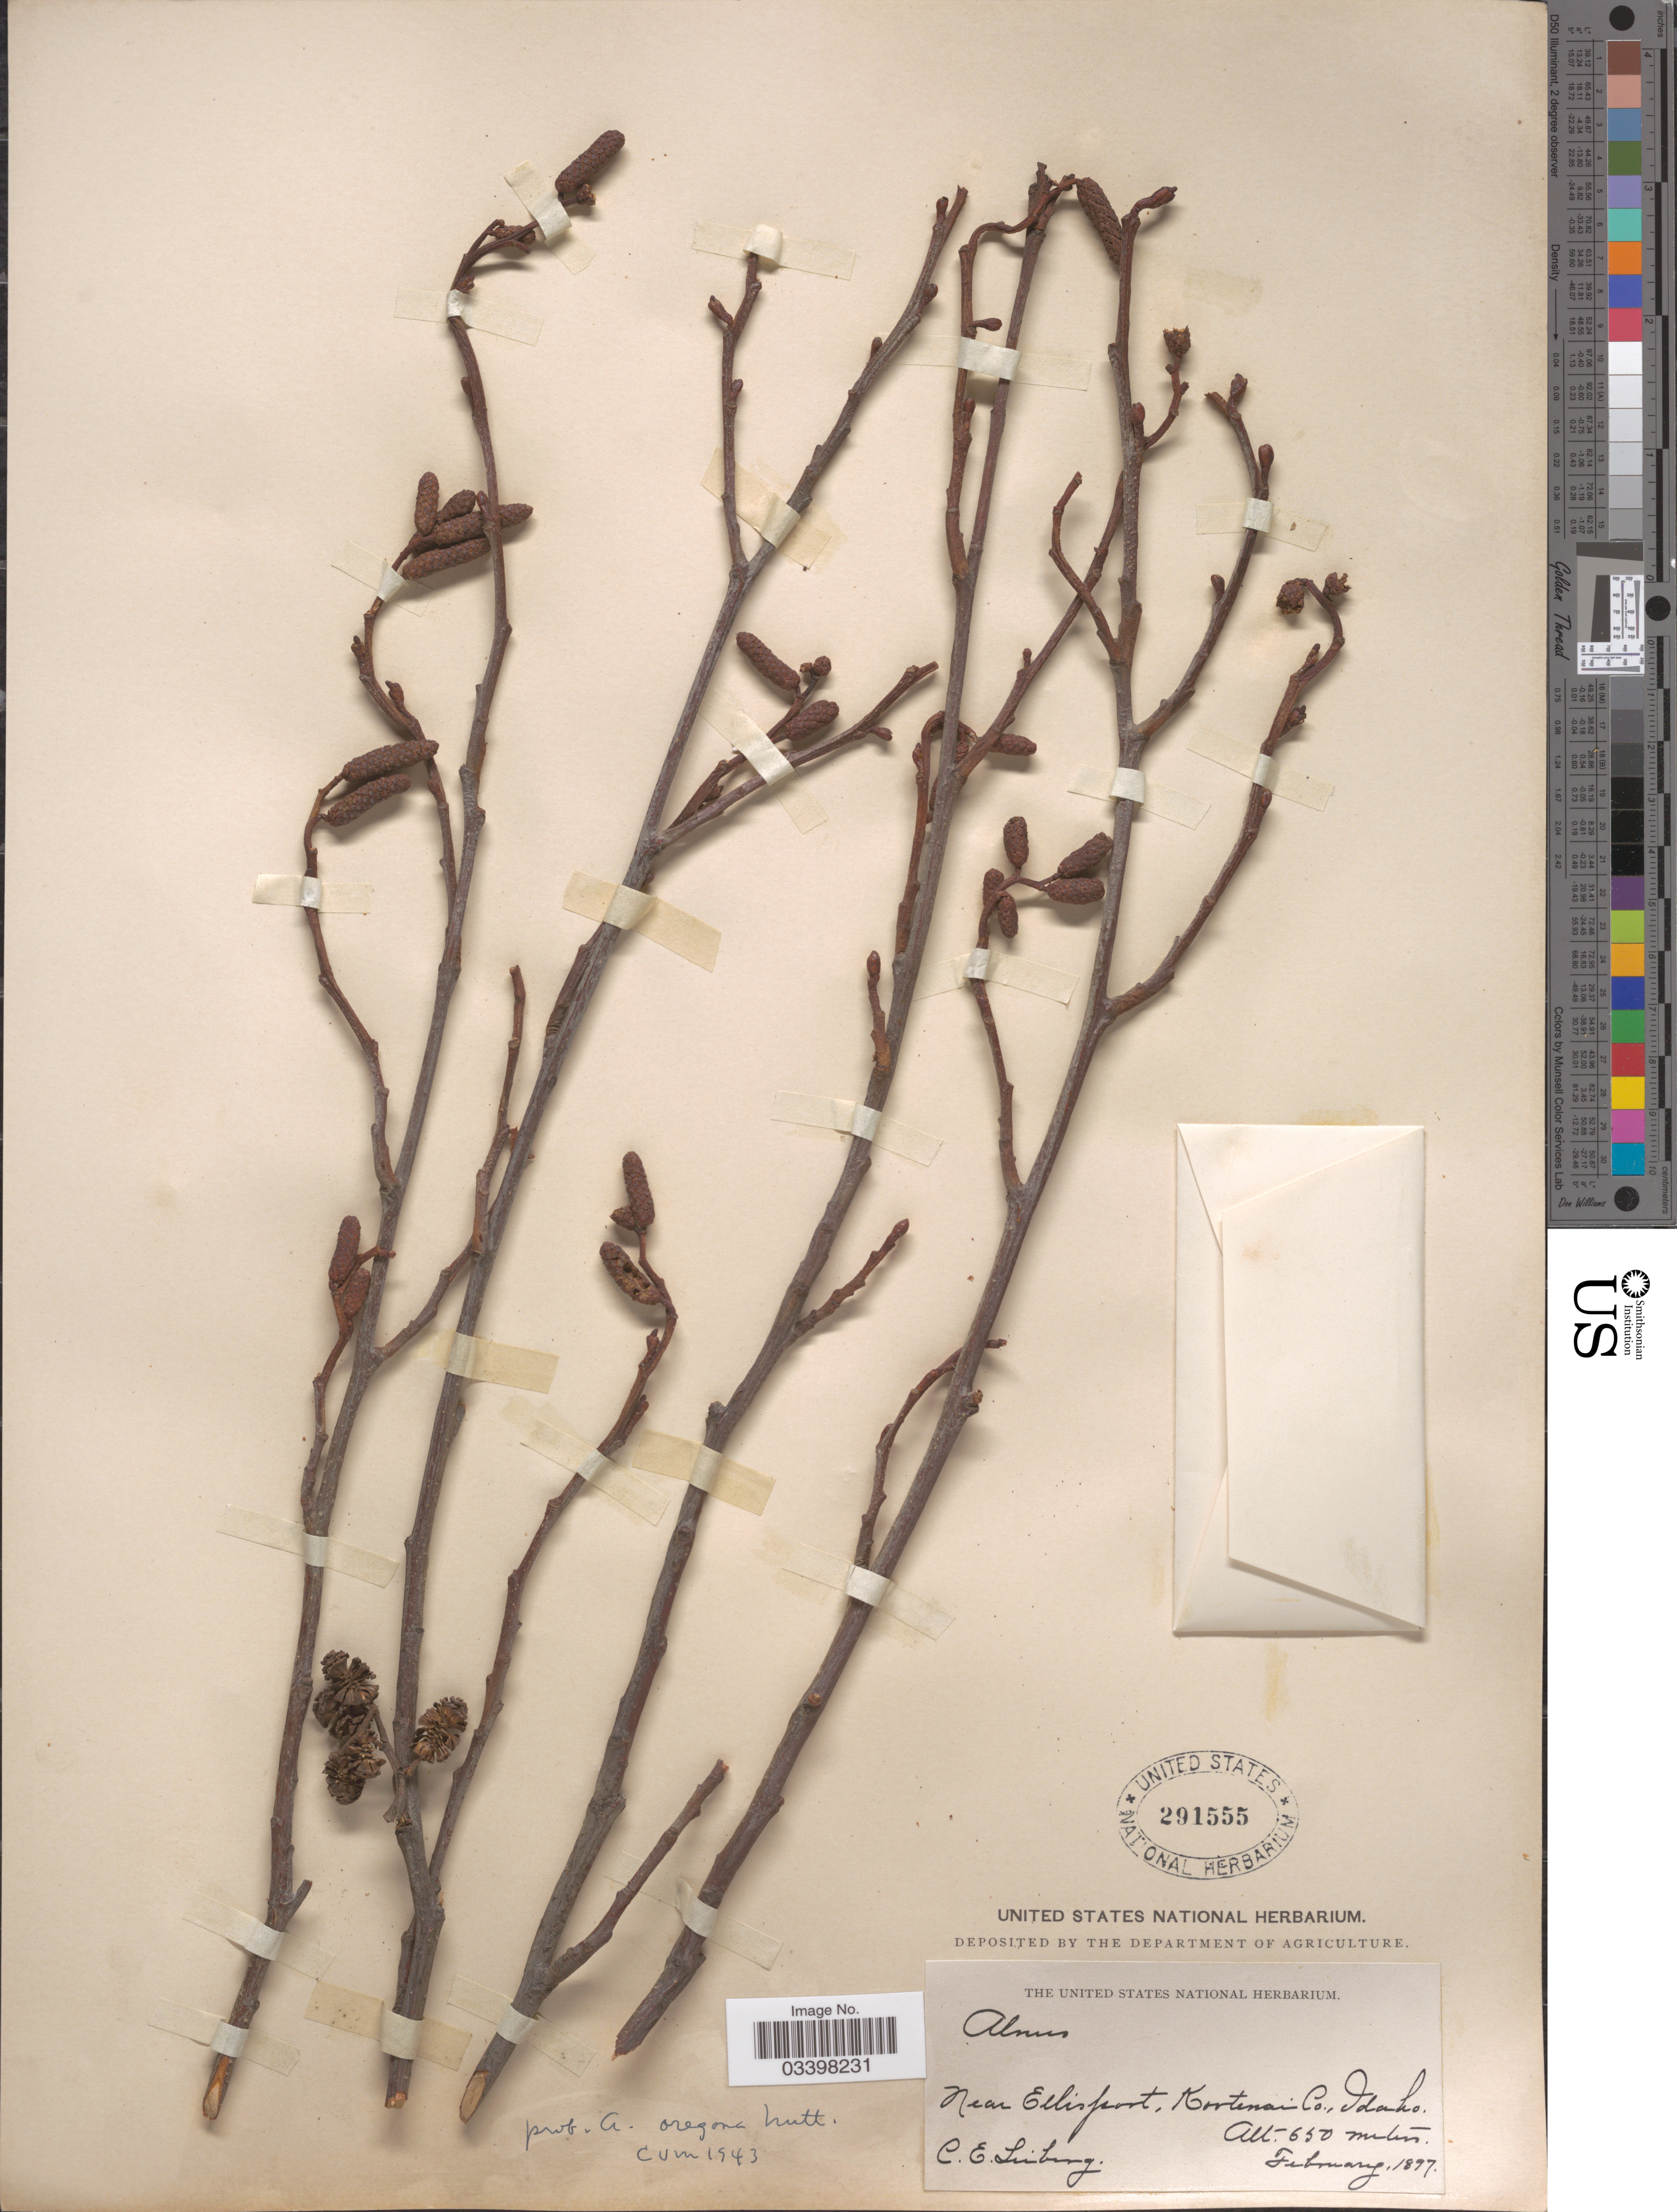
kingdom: Plantae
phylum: Tracheophyta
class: Magnoliopsida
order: Fagales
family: Betulaceae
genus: Alnus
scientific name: Alnus rubra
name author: Bong.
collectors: C. Leiberg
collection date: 1897-02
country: United States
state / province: Idaho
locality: Near Ellisport, Kootenai Co.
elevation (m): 650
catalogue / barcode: US 291555